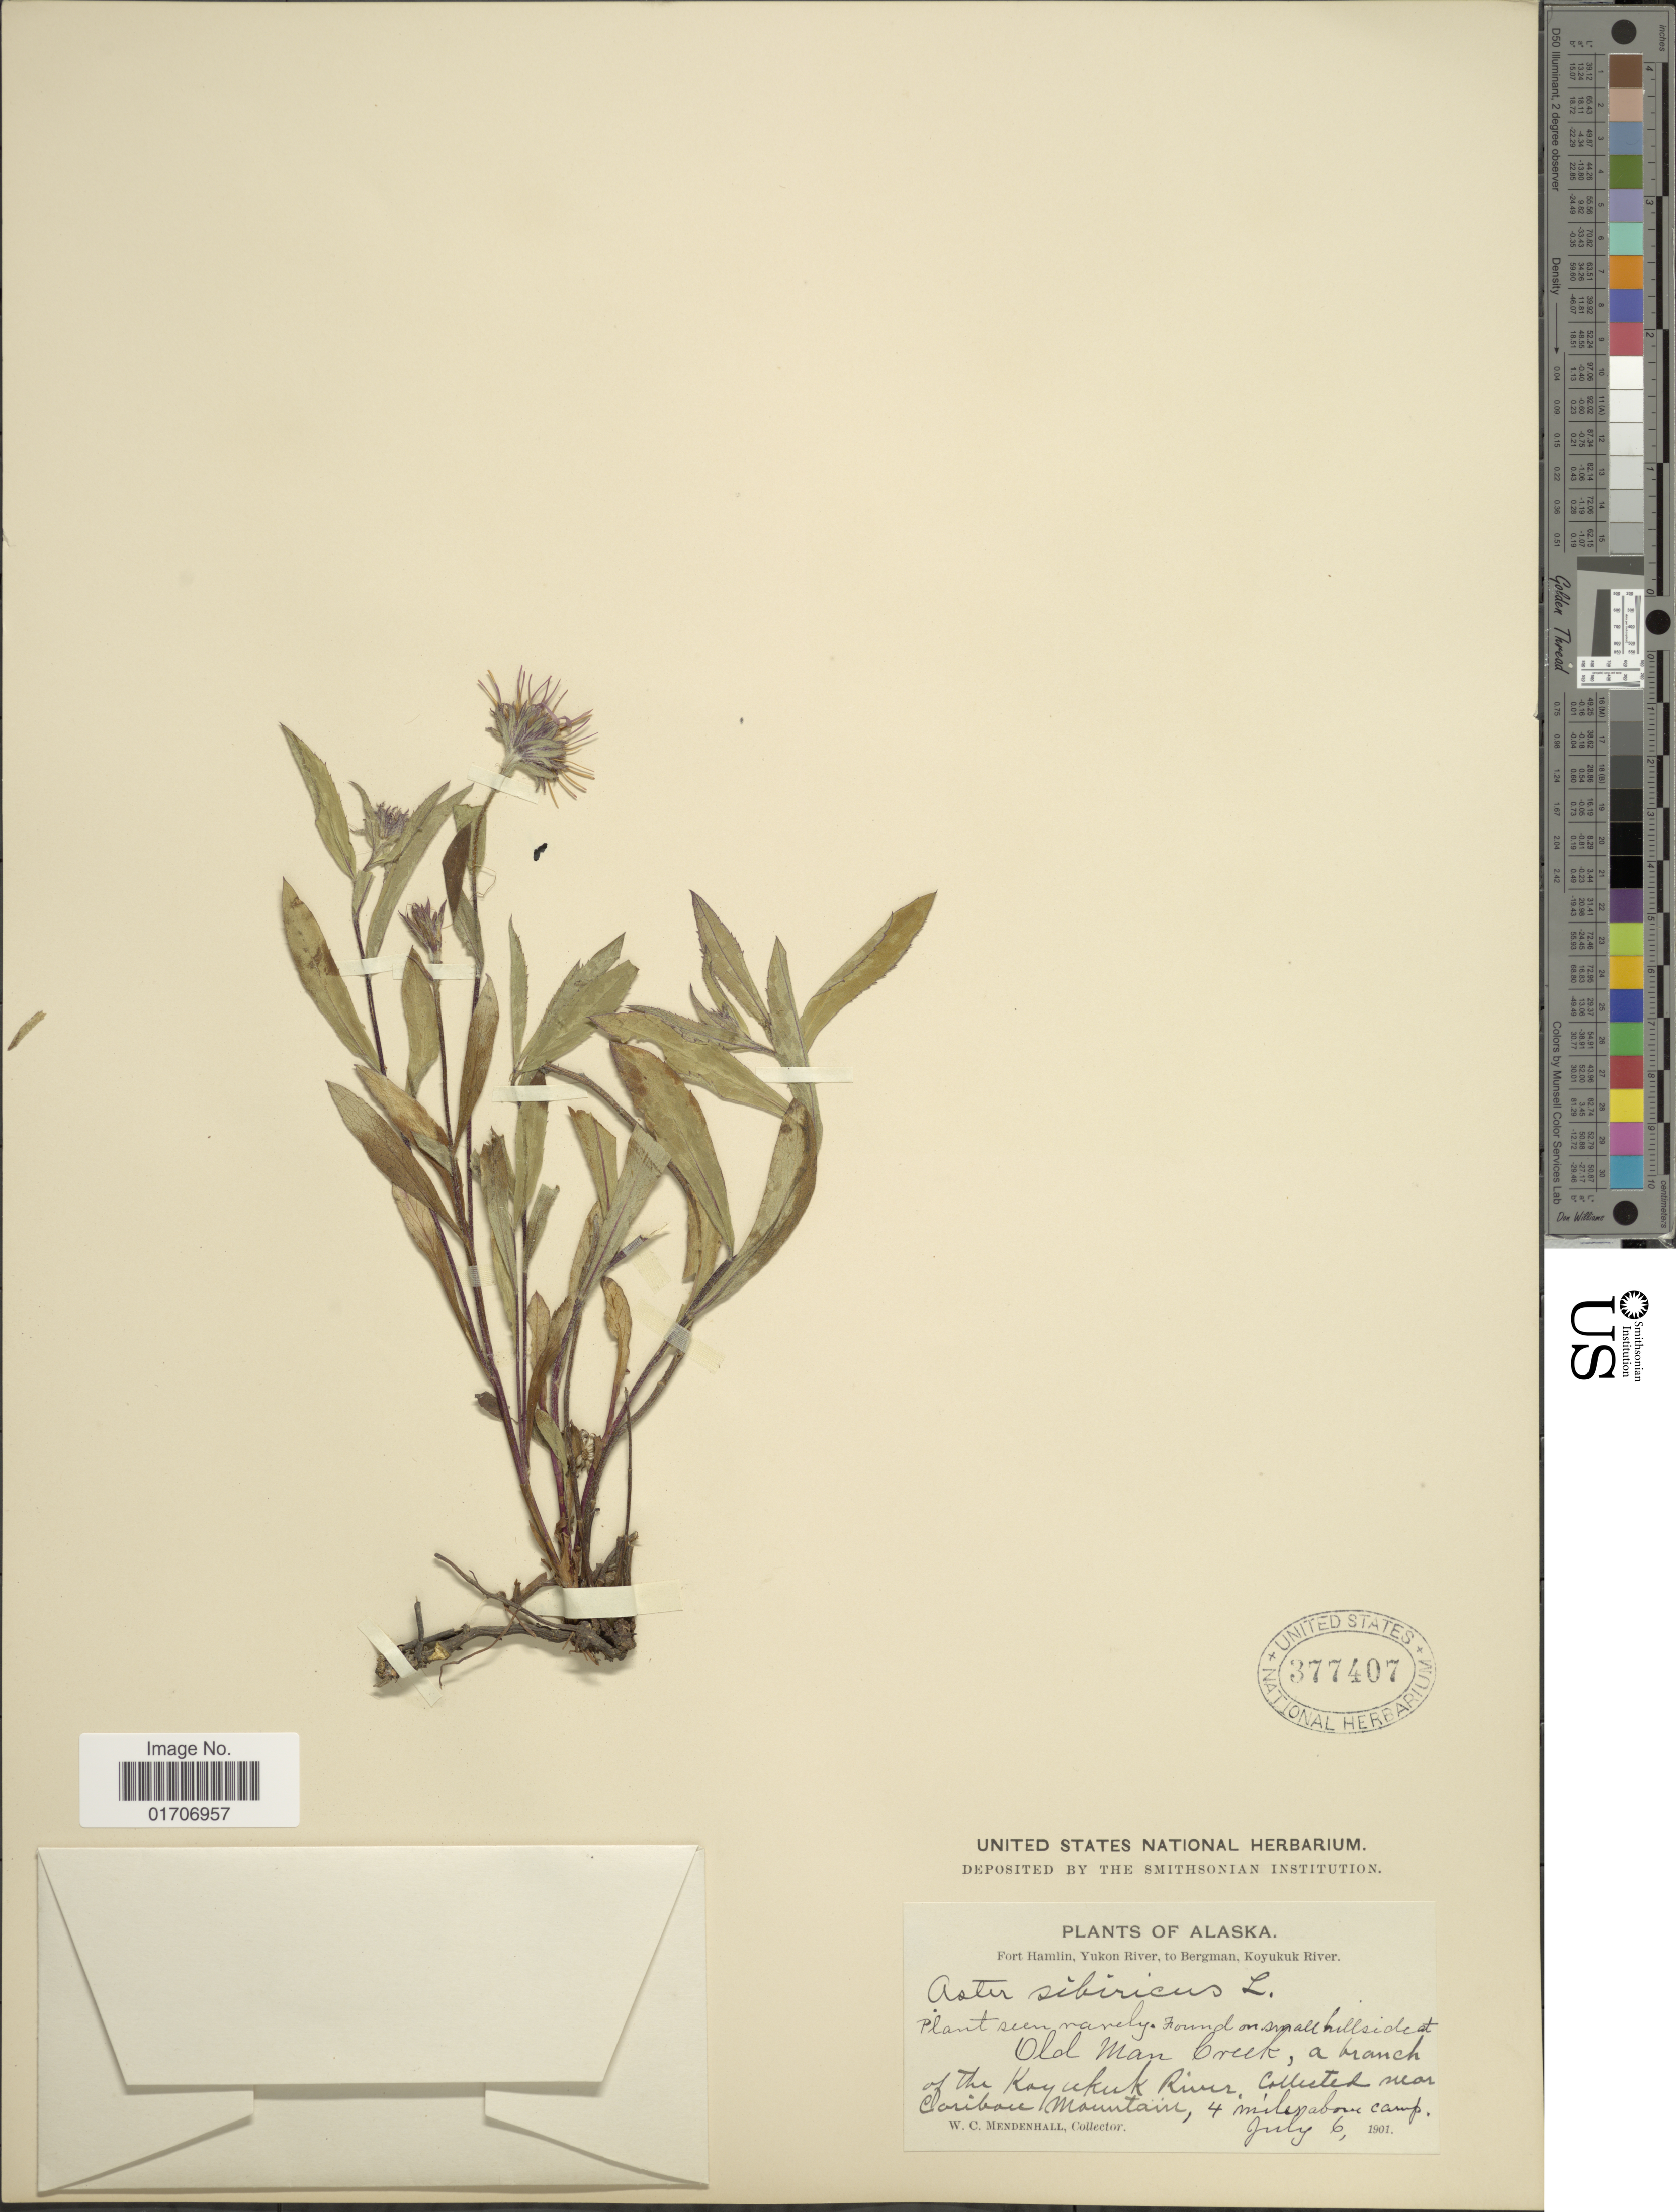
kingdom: Plantae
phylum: Tracheophyta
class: Magnoliopsida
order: Asterales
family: Asteraceae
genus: Eurybia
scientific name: Eurybia sibirica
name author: (L.) G.L. Nesom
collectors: W. Mendenhall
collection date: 1901-07-06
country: United States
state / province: Alaska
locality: Fort Hamlin, Yukon River, to Bergman, Koyukuk River. Old Man Creek, a branch of the Kayukuk River. Collected near Caribou Mountain, 4 miles above camp.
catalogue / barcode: US 377407